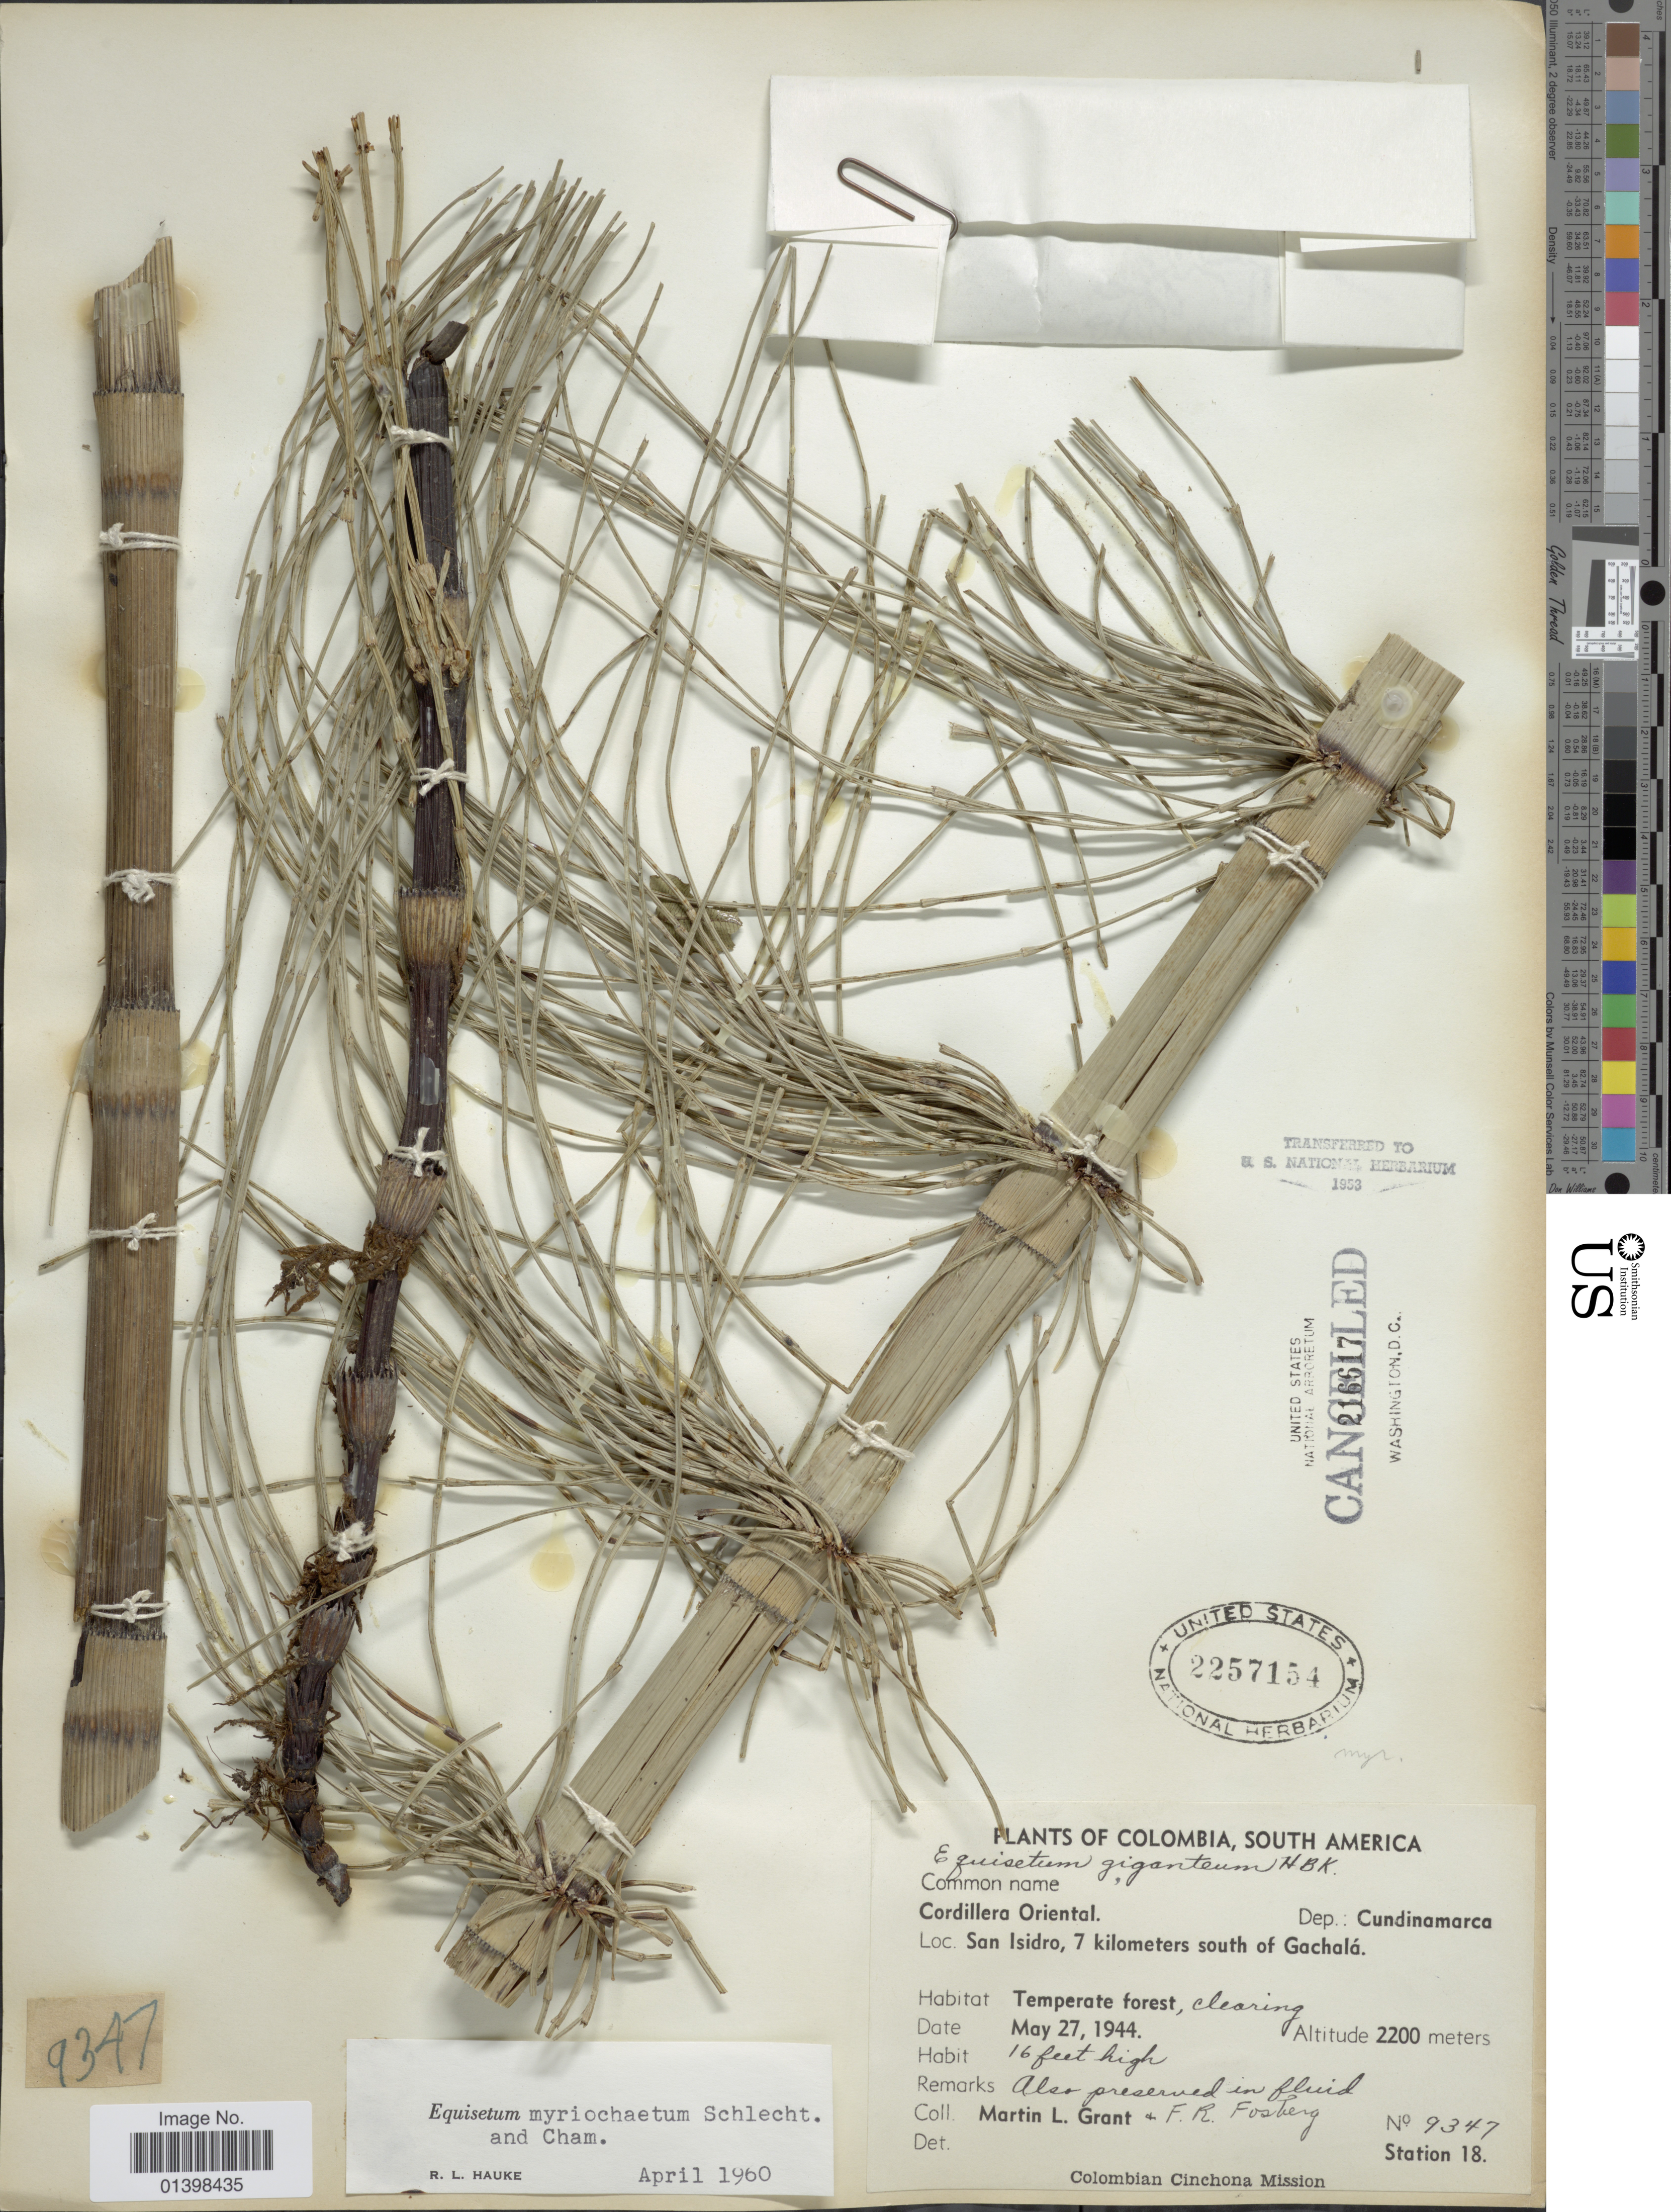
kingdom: Plantae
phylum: Tracheophyta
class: Polypodiopsida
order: Equisetales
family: Equisetaceae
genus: Equisetum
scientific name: Equisetum myriochaetum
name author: Schltdl. & Cham.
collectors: M. L. Grant & F. R. Fosberg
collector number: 9347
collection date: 1944-05-27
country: Colombia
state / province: Cundinamarca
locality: Cordillera Oriental, San isidro, 7 kilometers south of Gachalá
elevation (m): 2200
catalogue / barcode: US 2257154